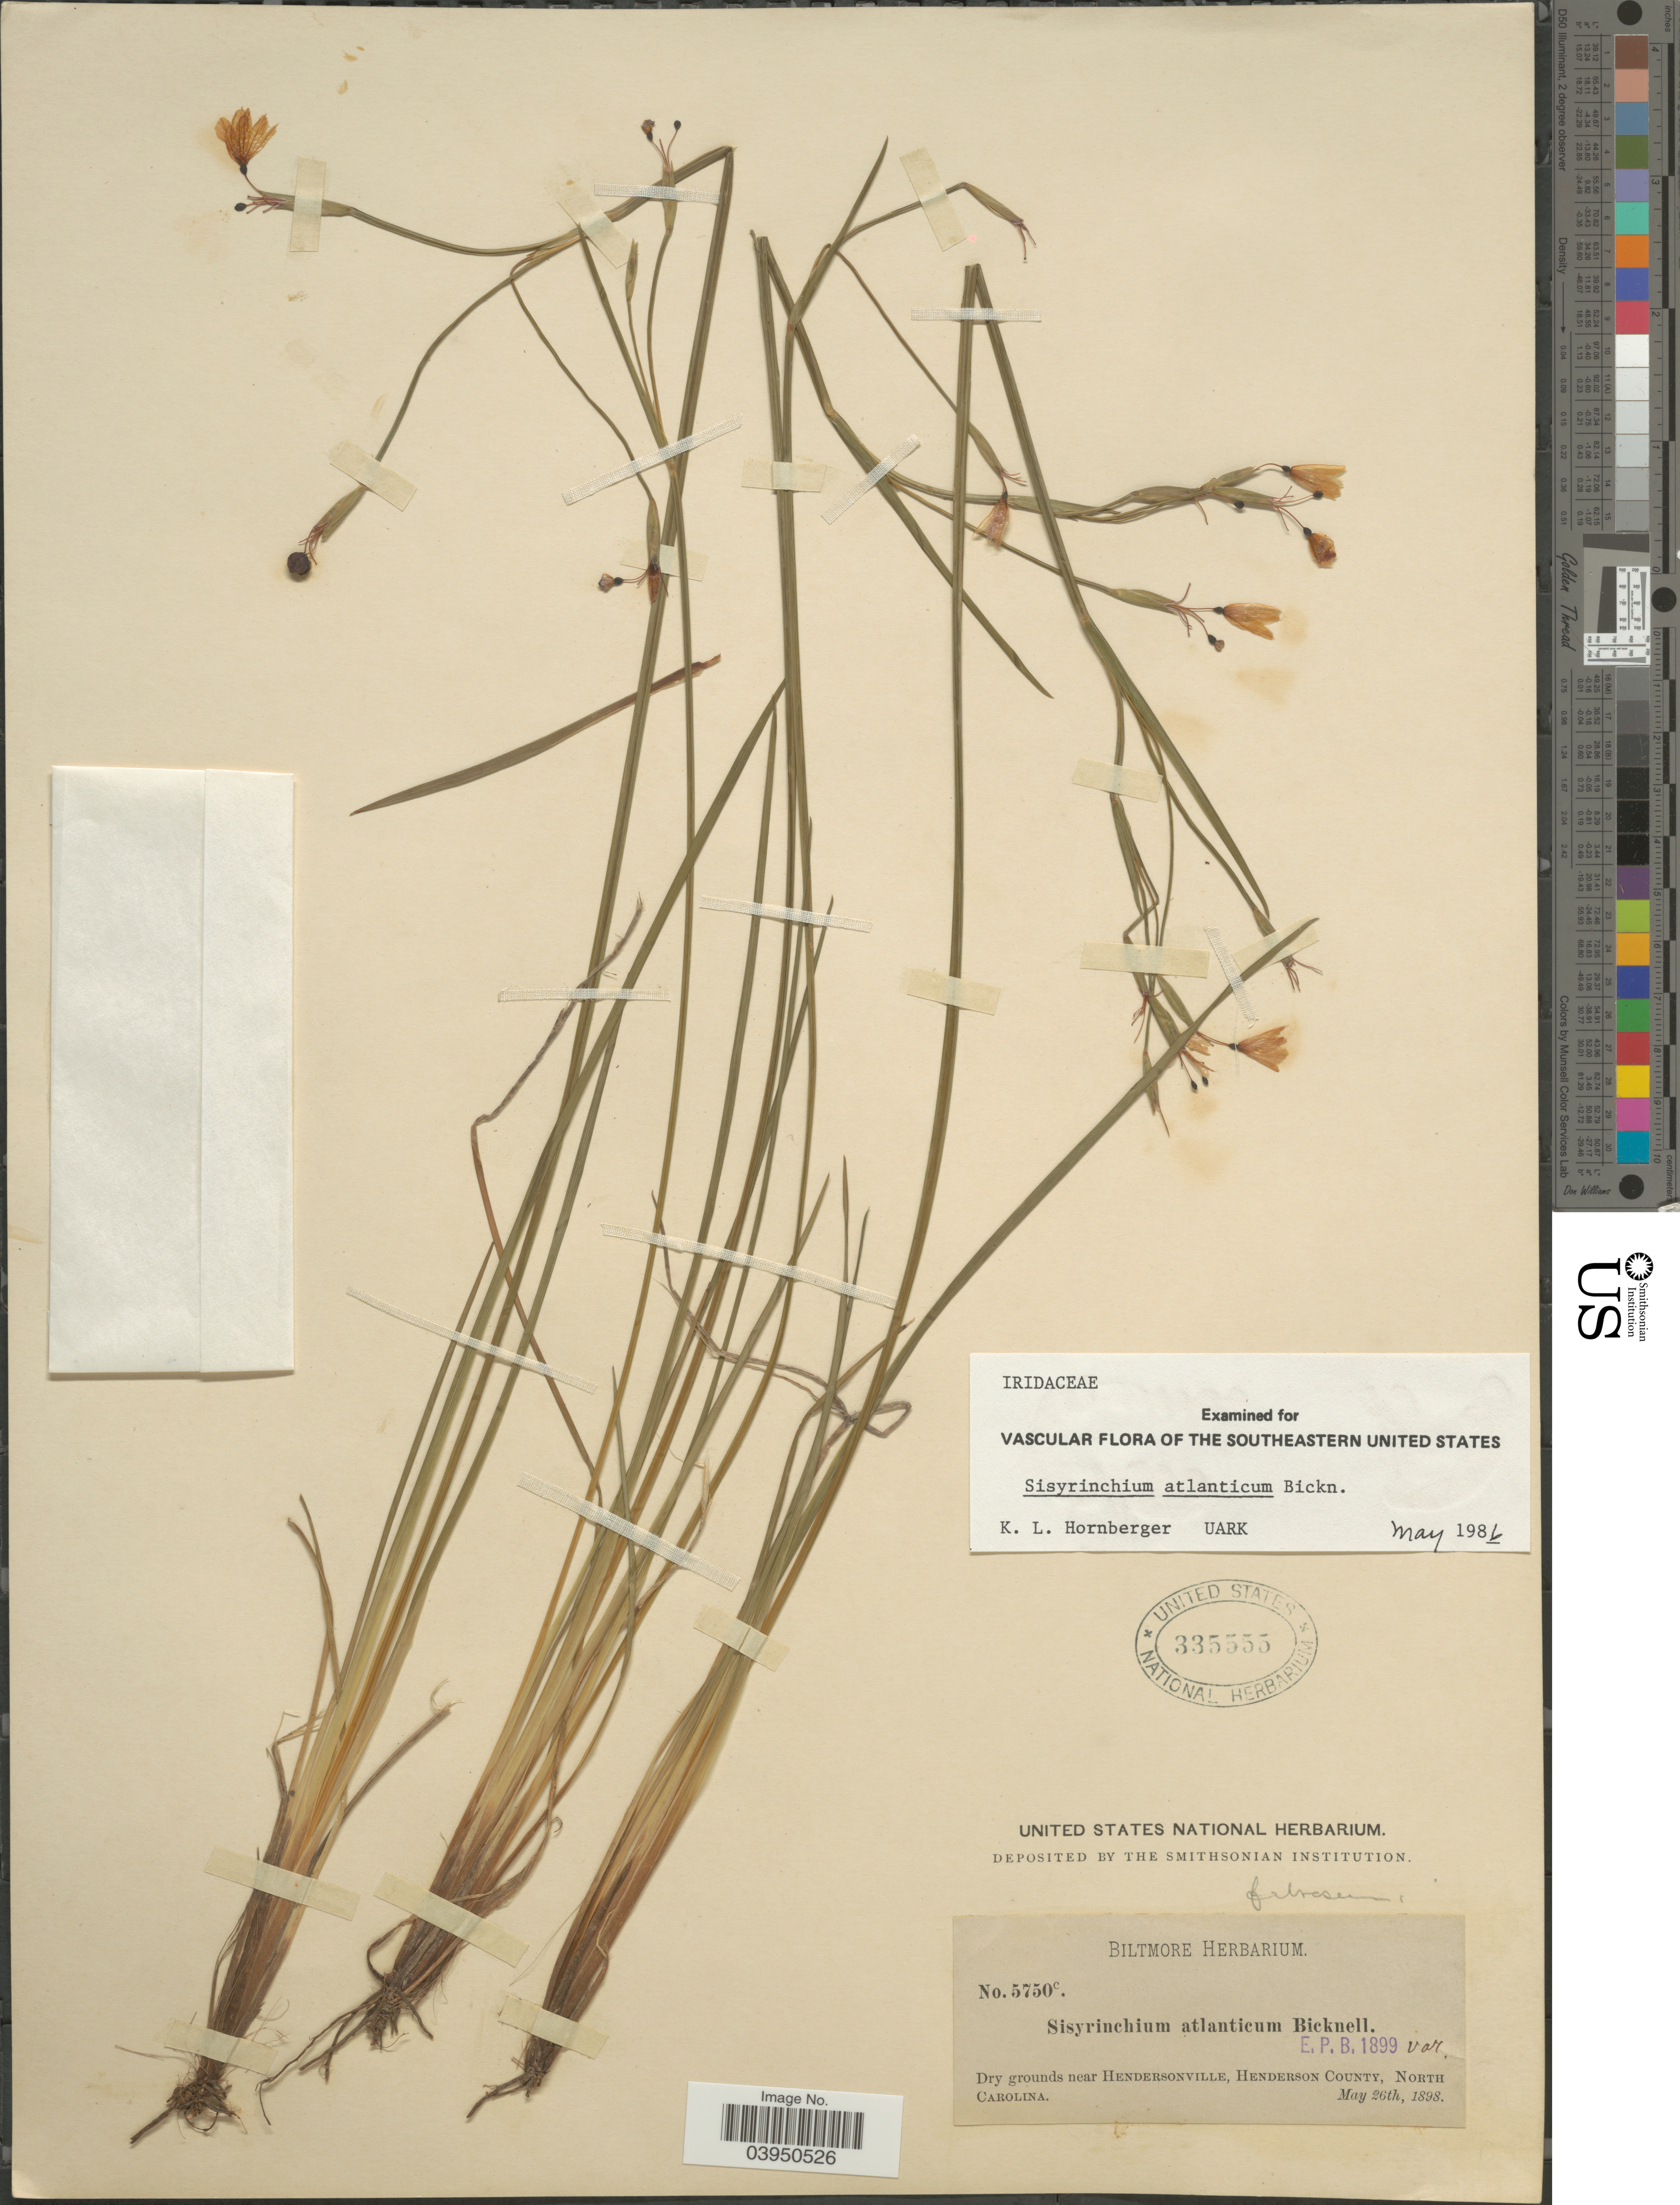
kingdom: Plantae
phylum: Tracheophyta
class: Liliopsida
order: Asparagales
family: Iridaceae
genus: Sisyrinchium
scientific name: Sisyrinchium atlanticum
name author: E.P. Bicknell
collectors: ex herb. Biltmore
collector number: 5750c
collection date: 1898-05-26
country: United States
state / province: North Carolina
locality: Dry grounds near Hendersonville, Henderson County.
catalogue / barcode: US 335555